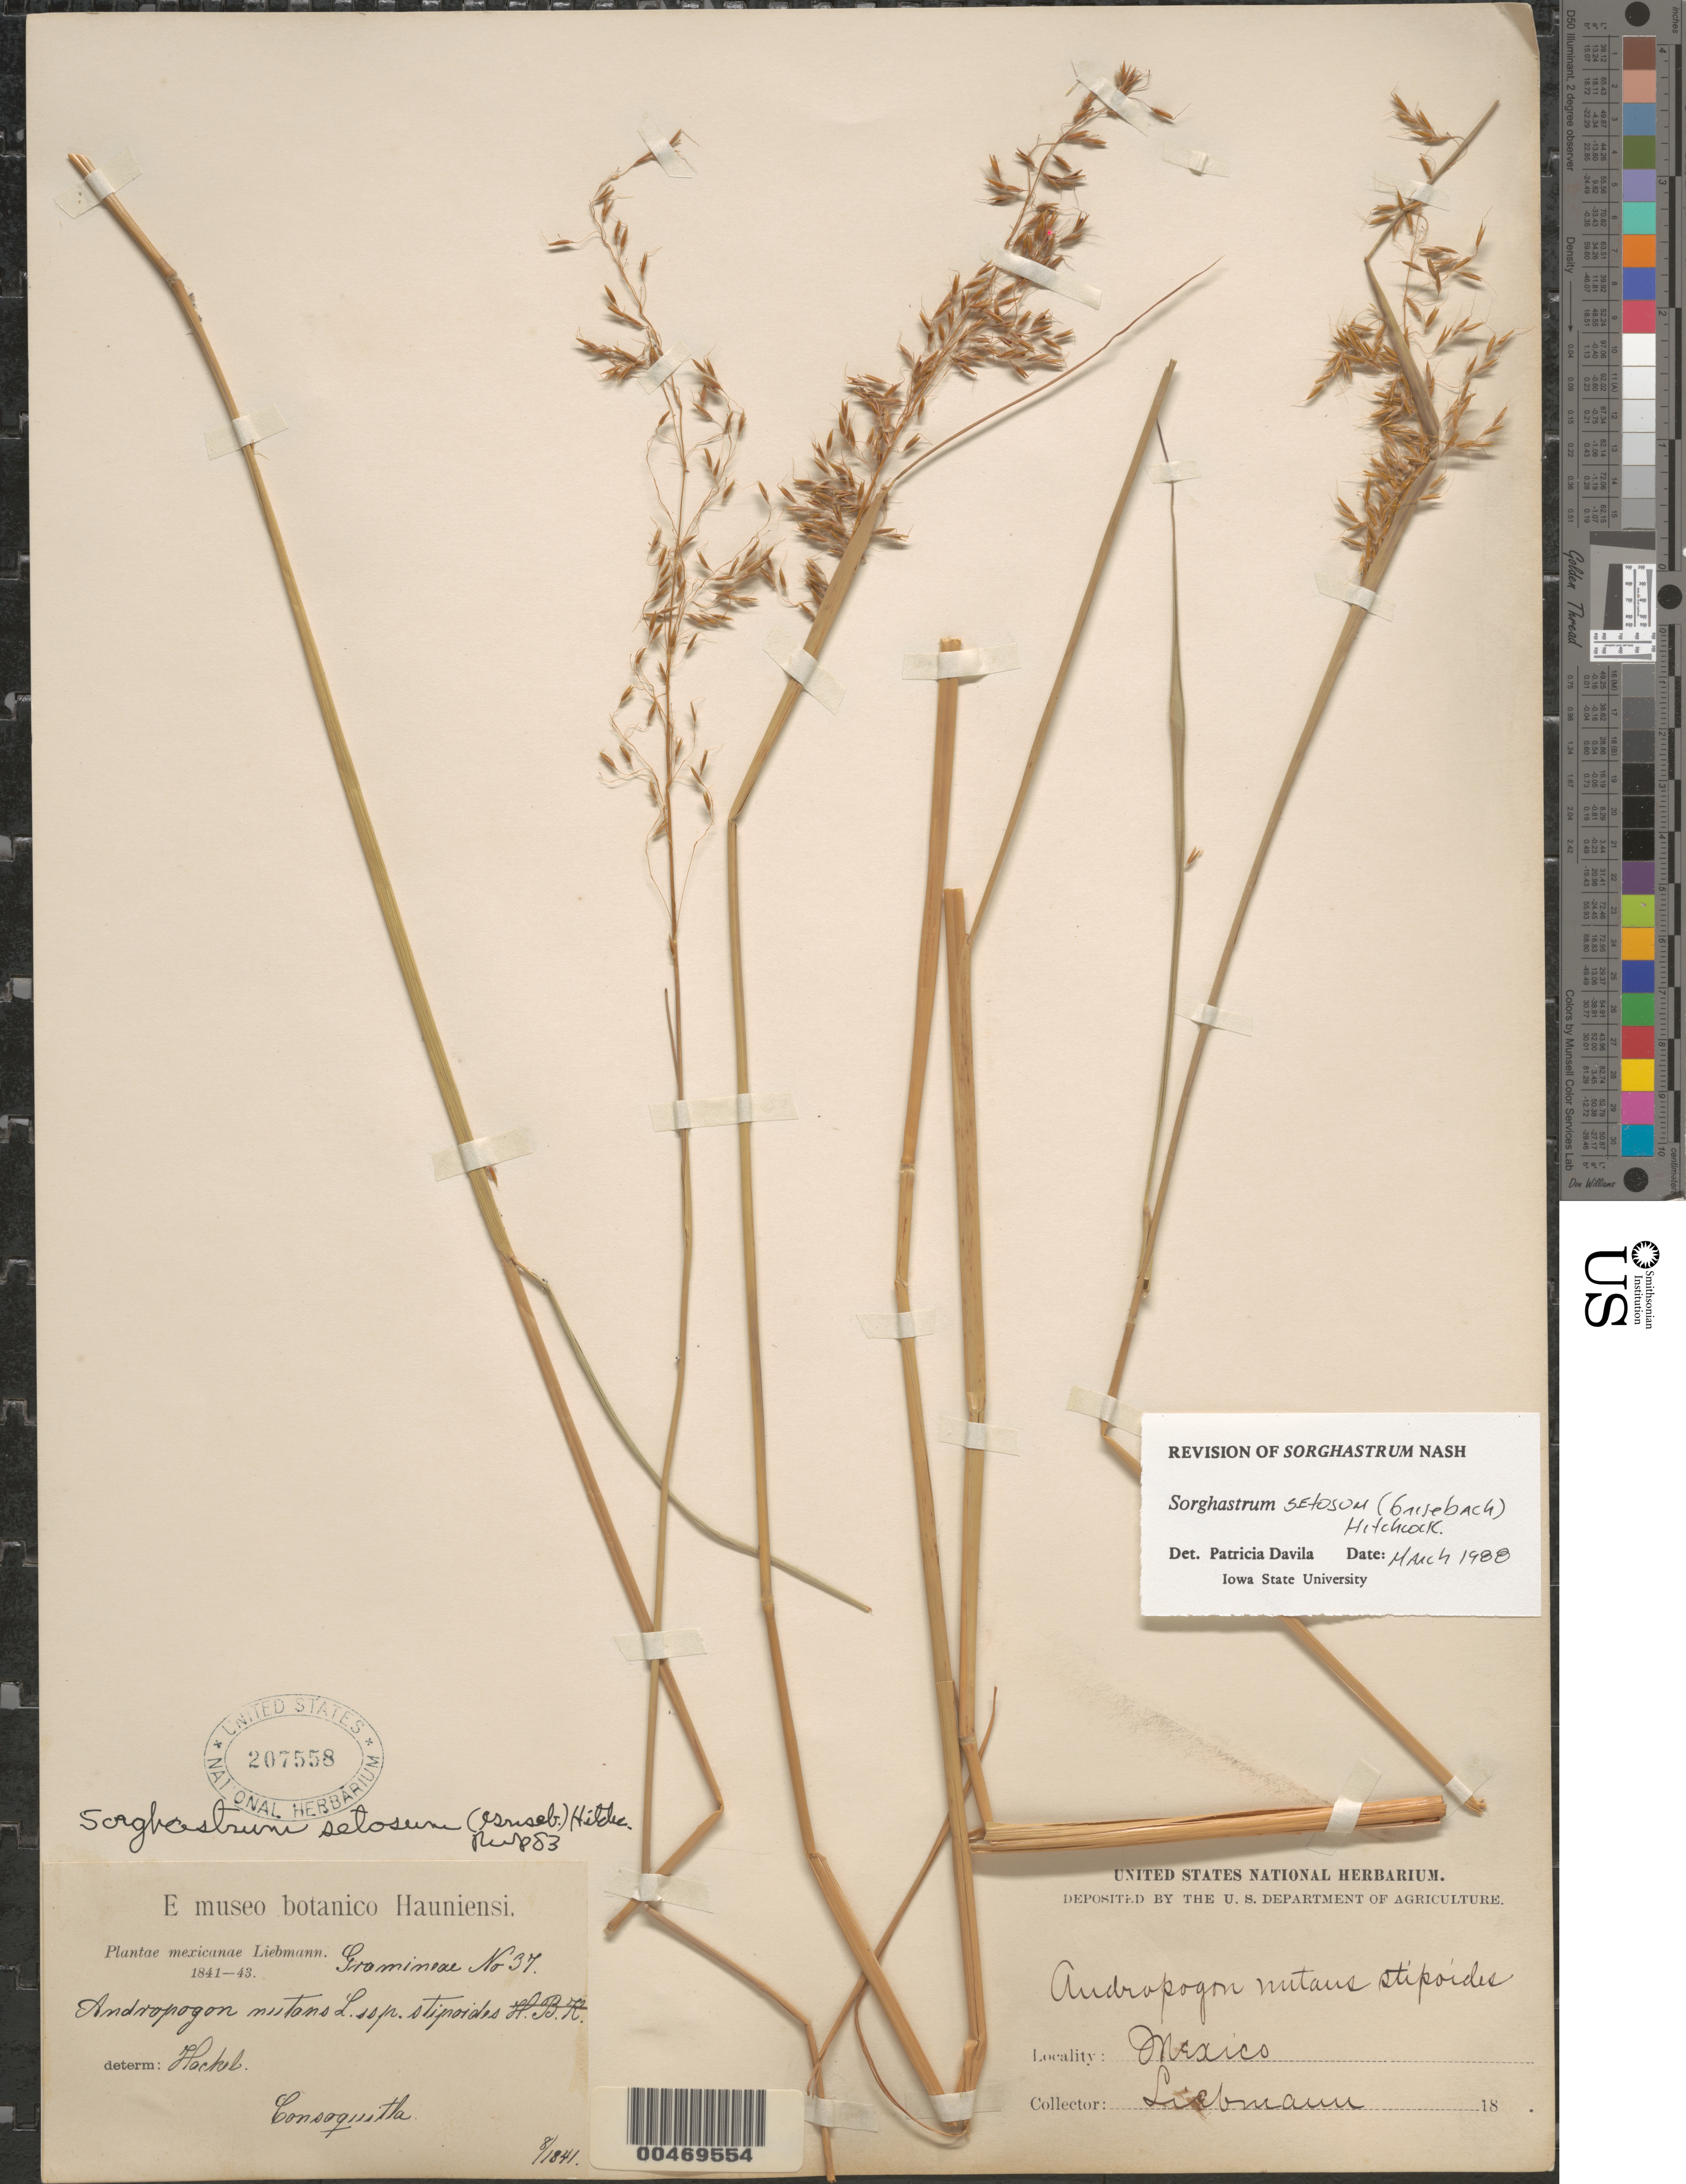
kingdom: Plantae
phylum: Tracheophyta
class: Liliopsida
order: Poales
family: Poaceae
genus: Sorghastrum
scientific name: Sorghastrum setosum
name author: (Griseb.) Hitchc.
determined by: Dávila, P. D.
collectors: -. Leibmann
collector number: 37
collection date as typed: Aug 1841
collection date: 1841-08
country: Mexico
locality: Consoquitla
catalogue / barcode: US 207558